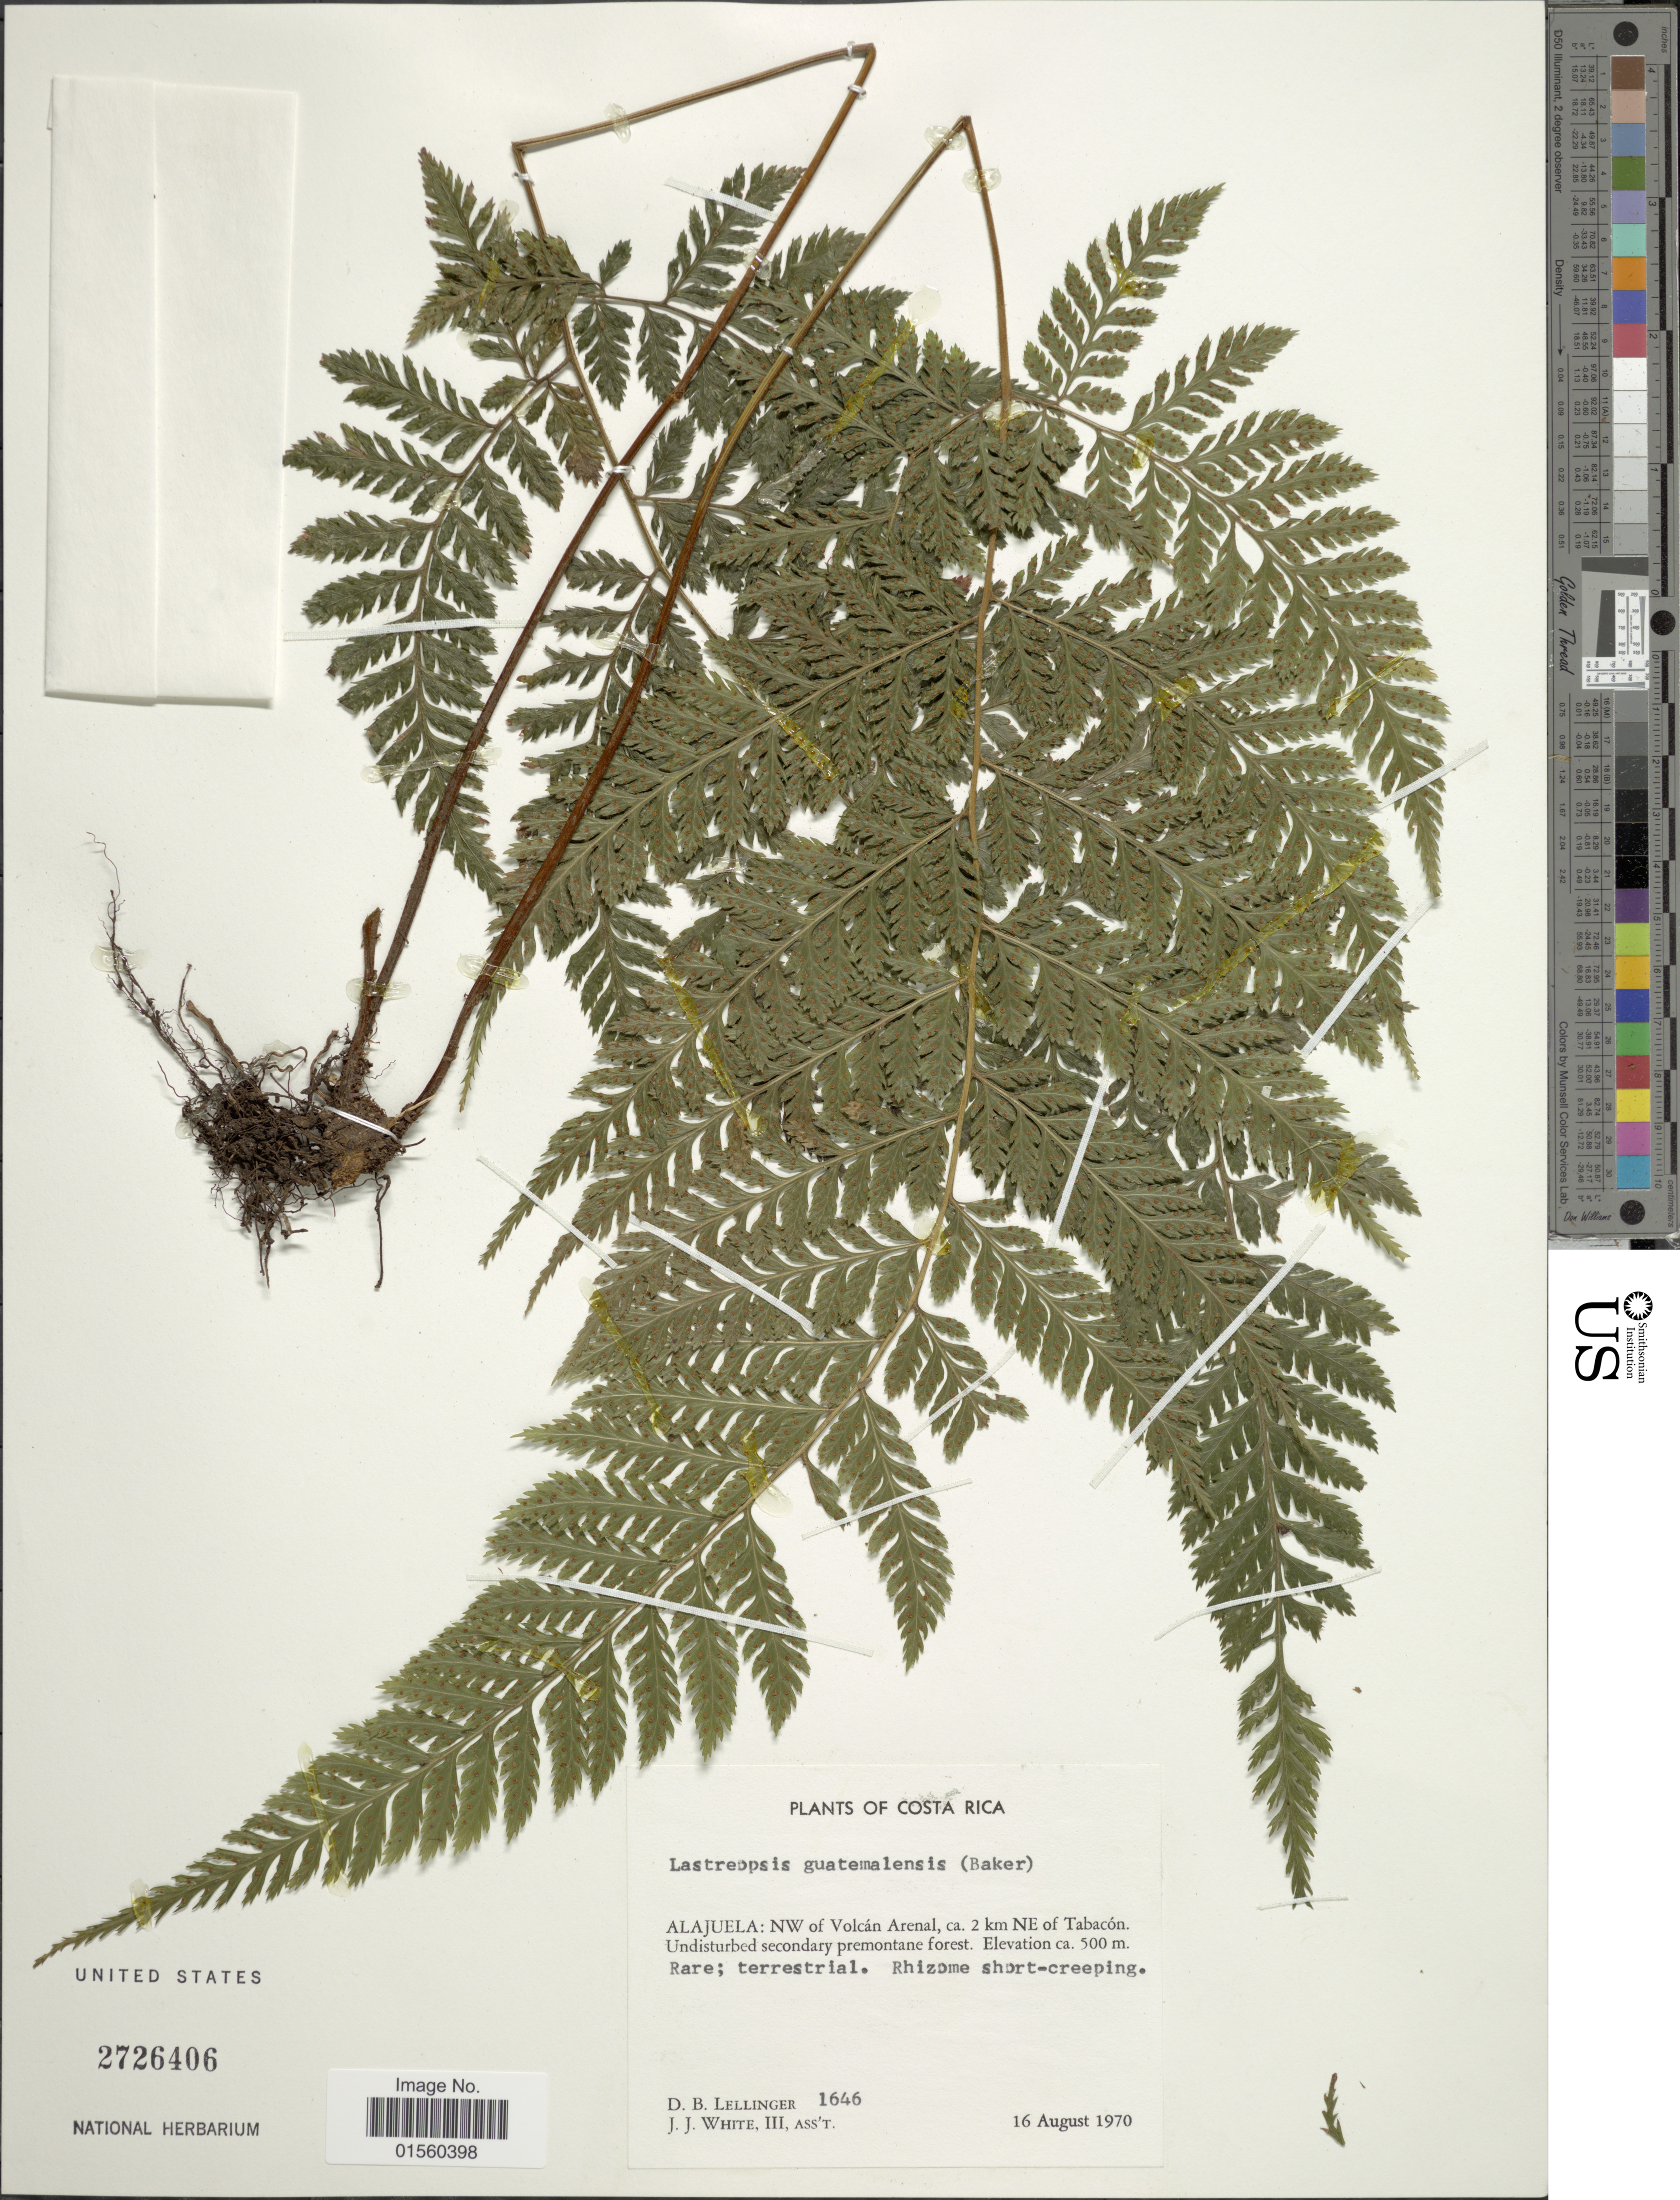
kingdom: Plantae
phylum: Tracheophyta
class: Polypodiopsida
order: Polypodiales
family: Dryopteridaceae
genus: Parapolystichum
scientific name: Parapolystichum excultum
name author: (Mett.) Labiak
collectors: D. B. Lellinger & J. J. White III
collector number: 1646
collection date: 1970-08-16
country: Costa Rica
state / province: Alajuela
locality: Alajuela: NW of Volcan Arenal, ca. 2 km NE of Tabacon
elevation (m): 500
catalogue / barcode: US 2726406